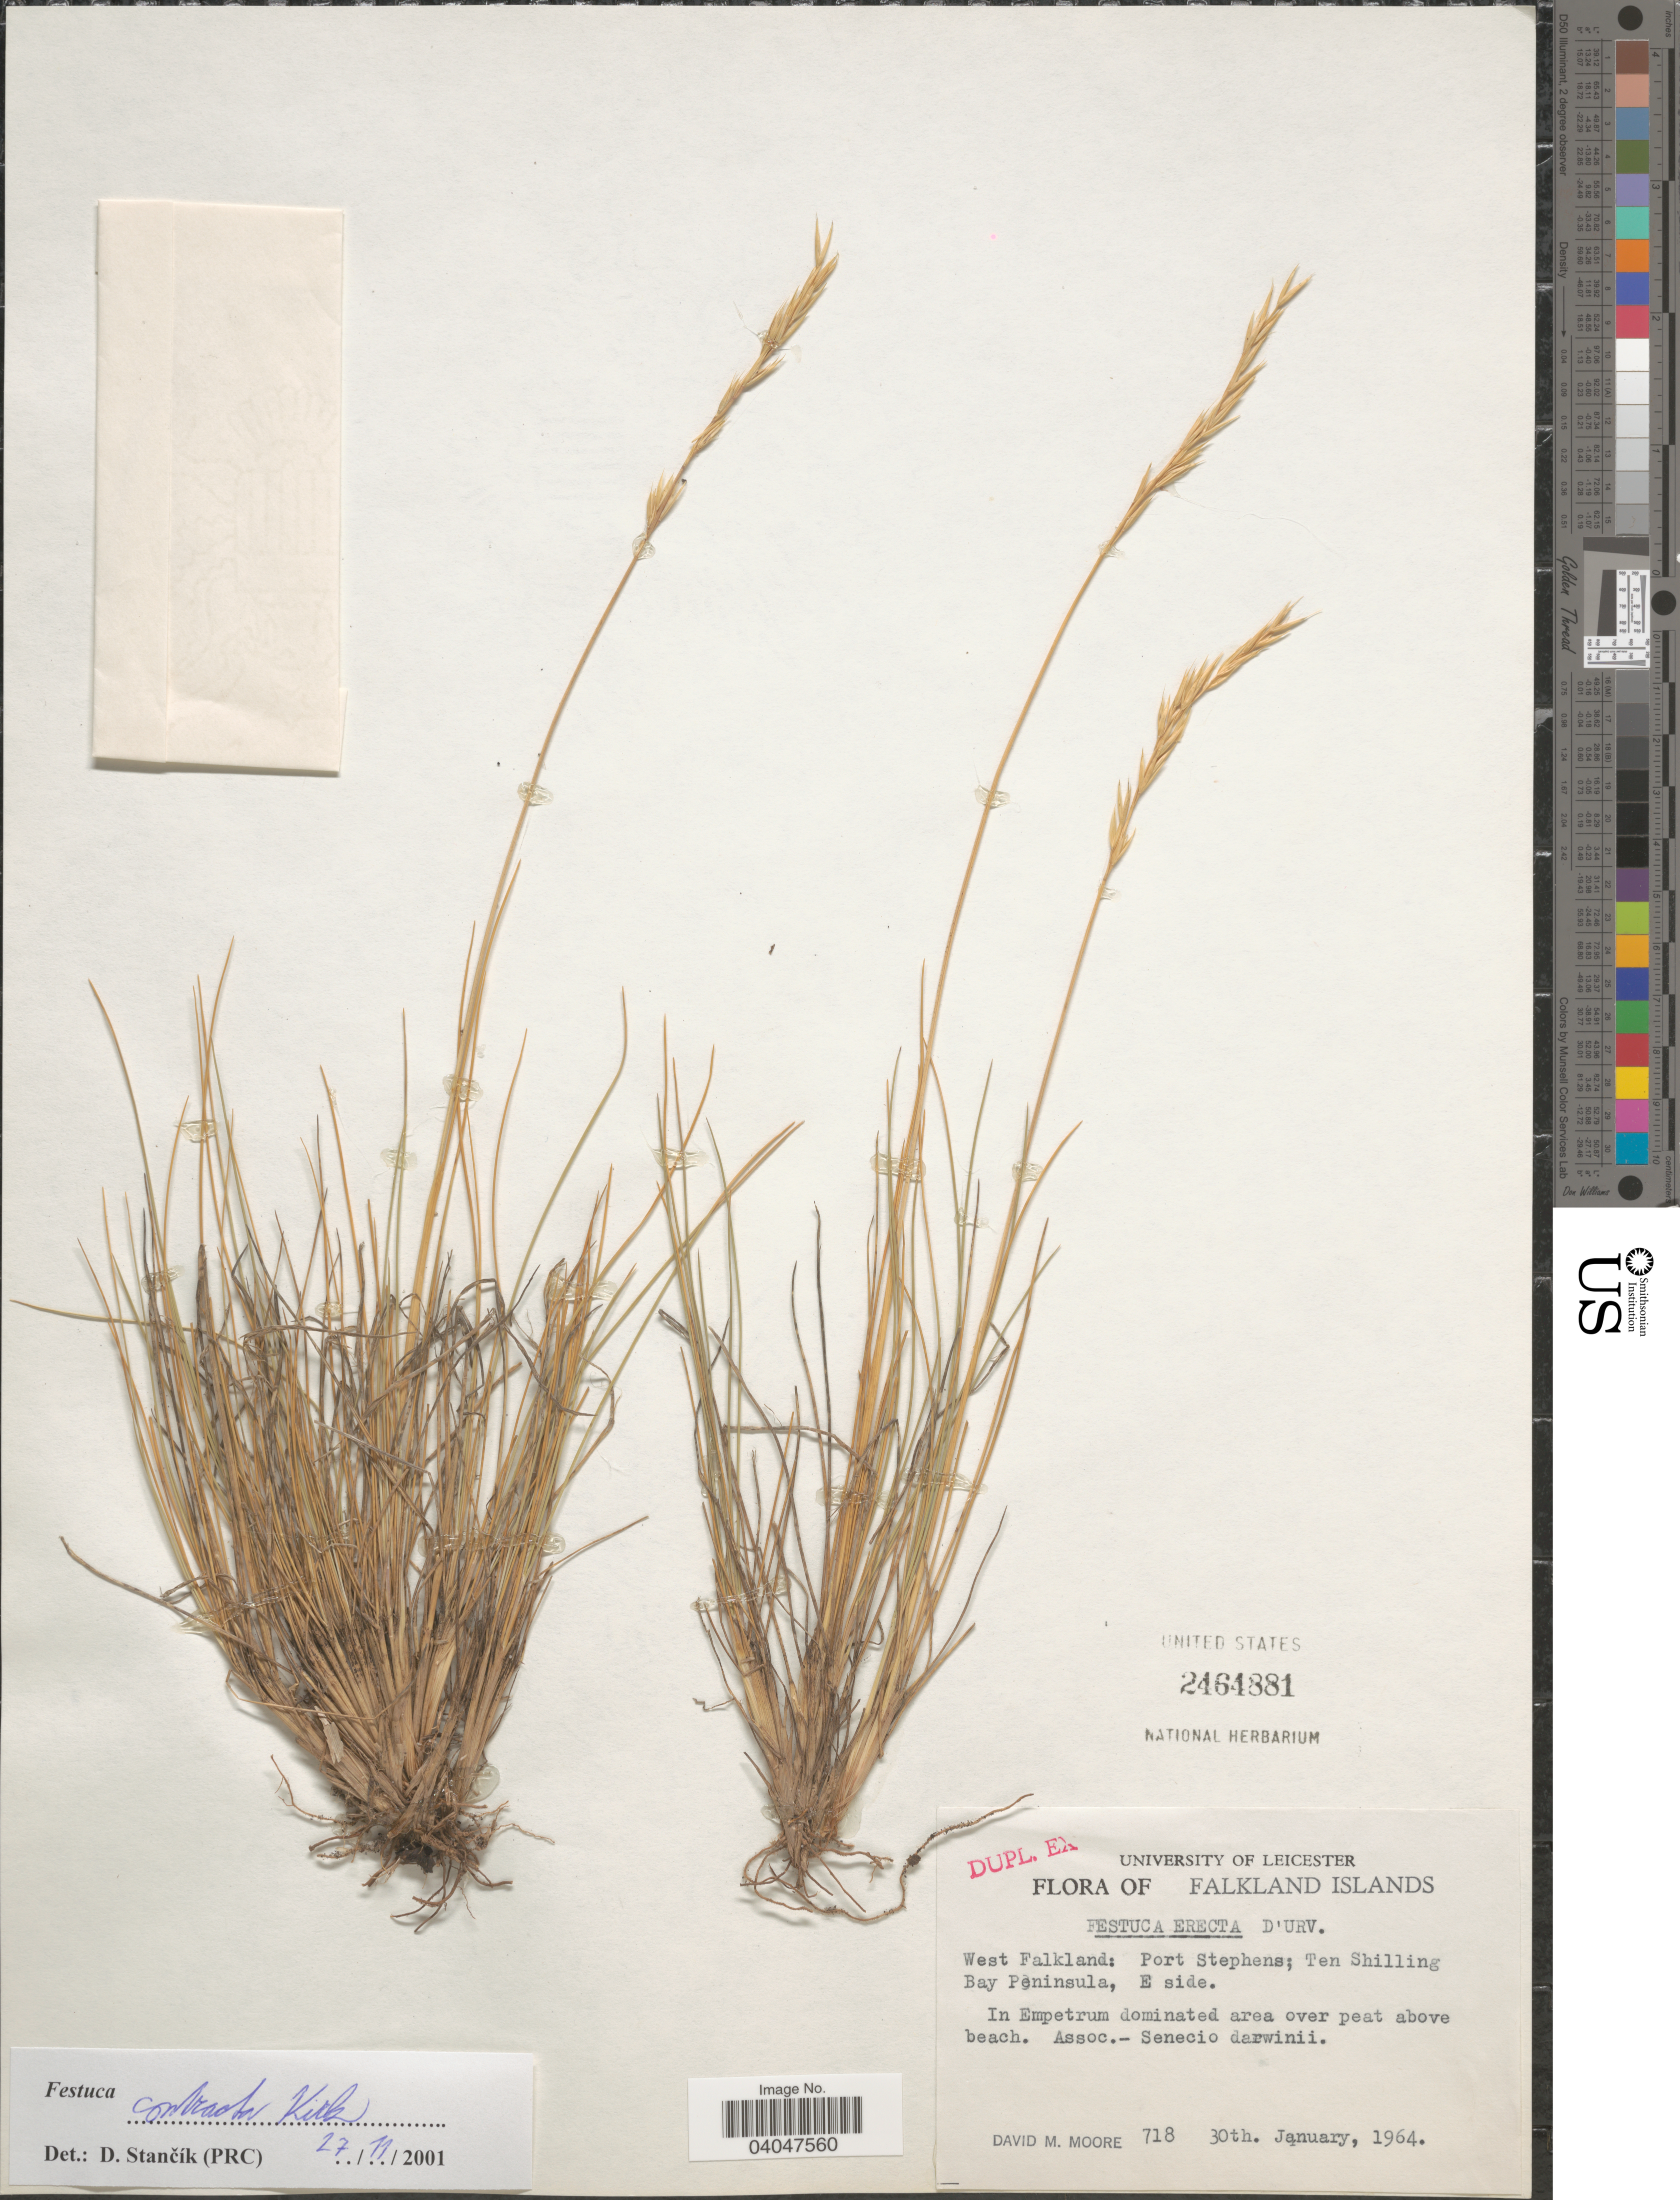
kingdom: Plantae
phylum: Tracheophyta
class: Liliopsida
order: Poales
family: Poaceae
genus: Festuca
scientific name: Festuca contracta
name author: Kirk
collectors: D. Moore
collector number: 718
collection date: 1964-01-30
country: Falkland Islands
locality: West Falkland: Port Stephens; Ten Shilling Bay Peninsula, E side.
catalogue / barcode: US 2464881